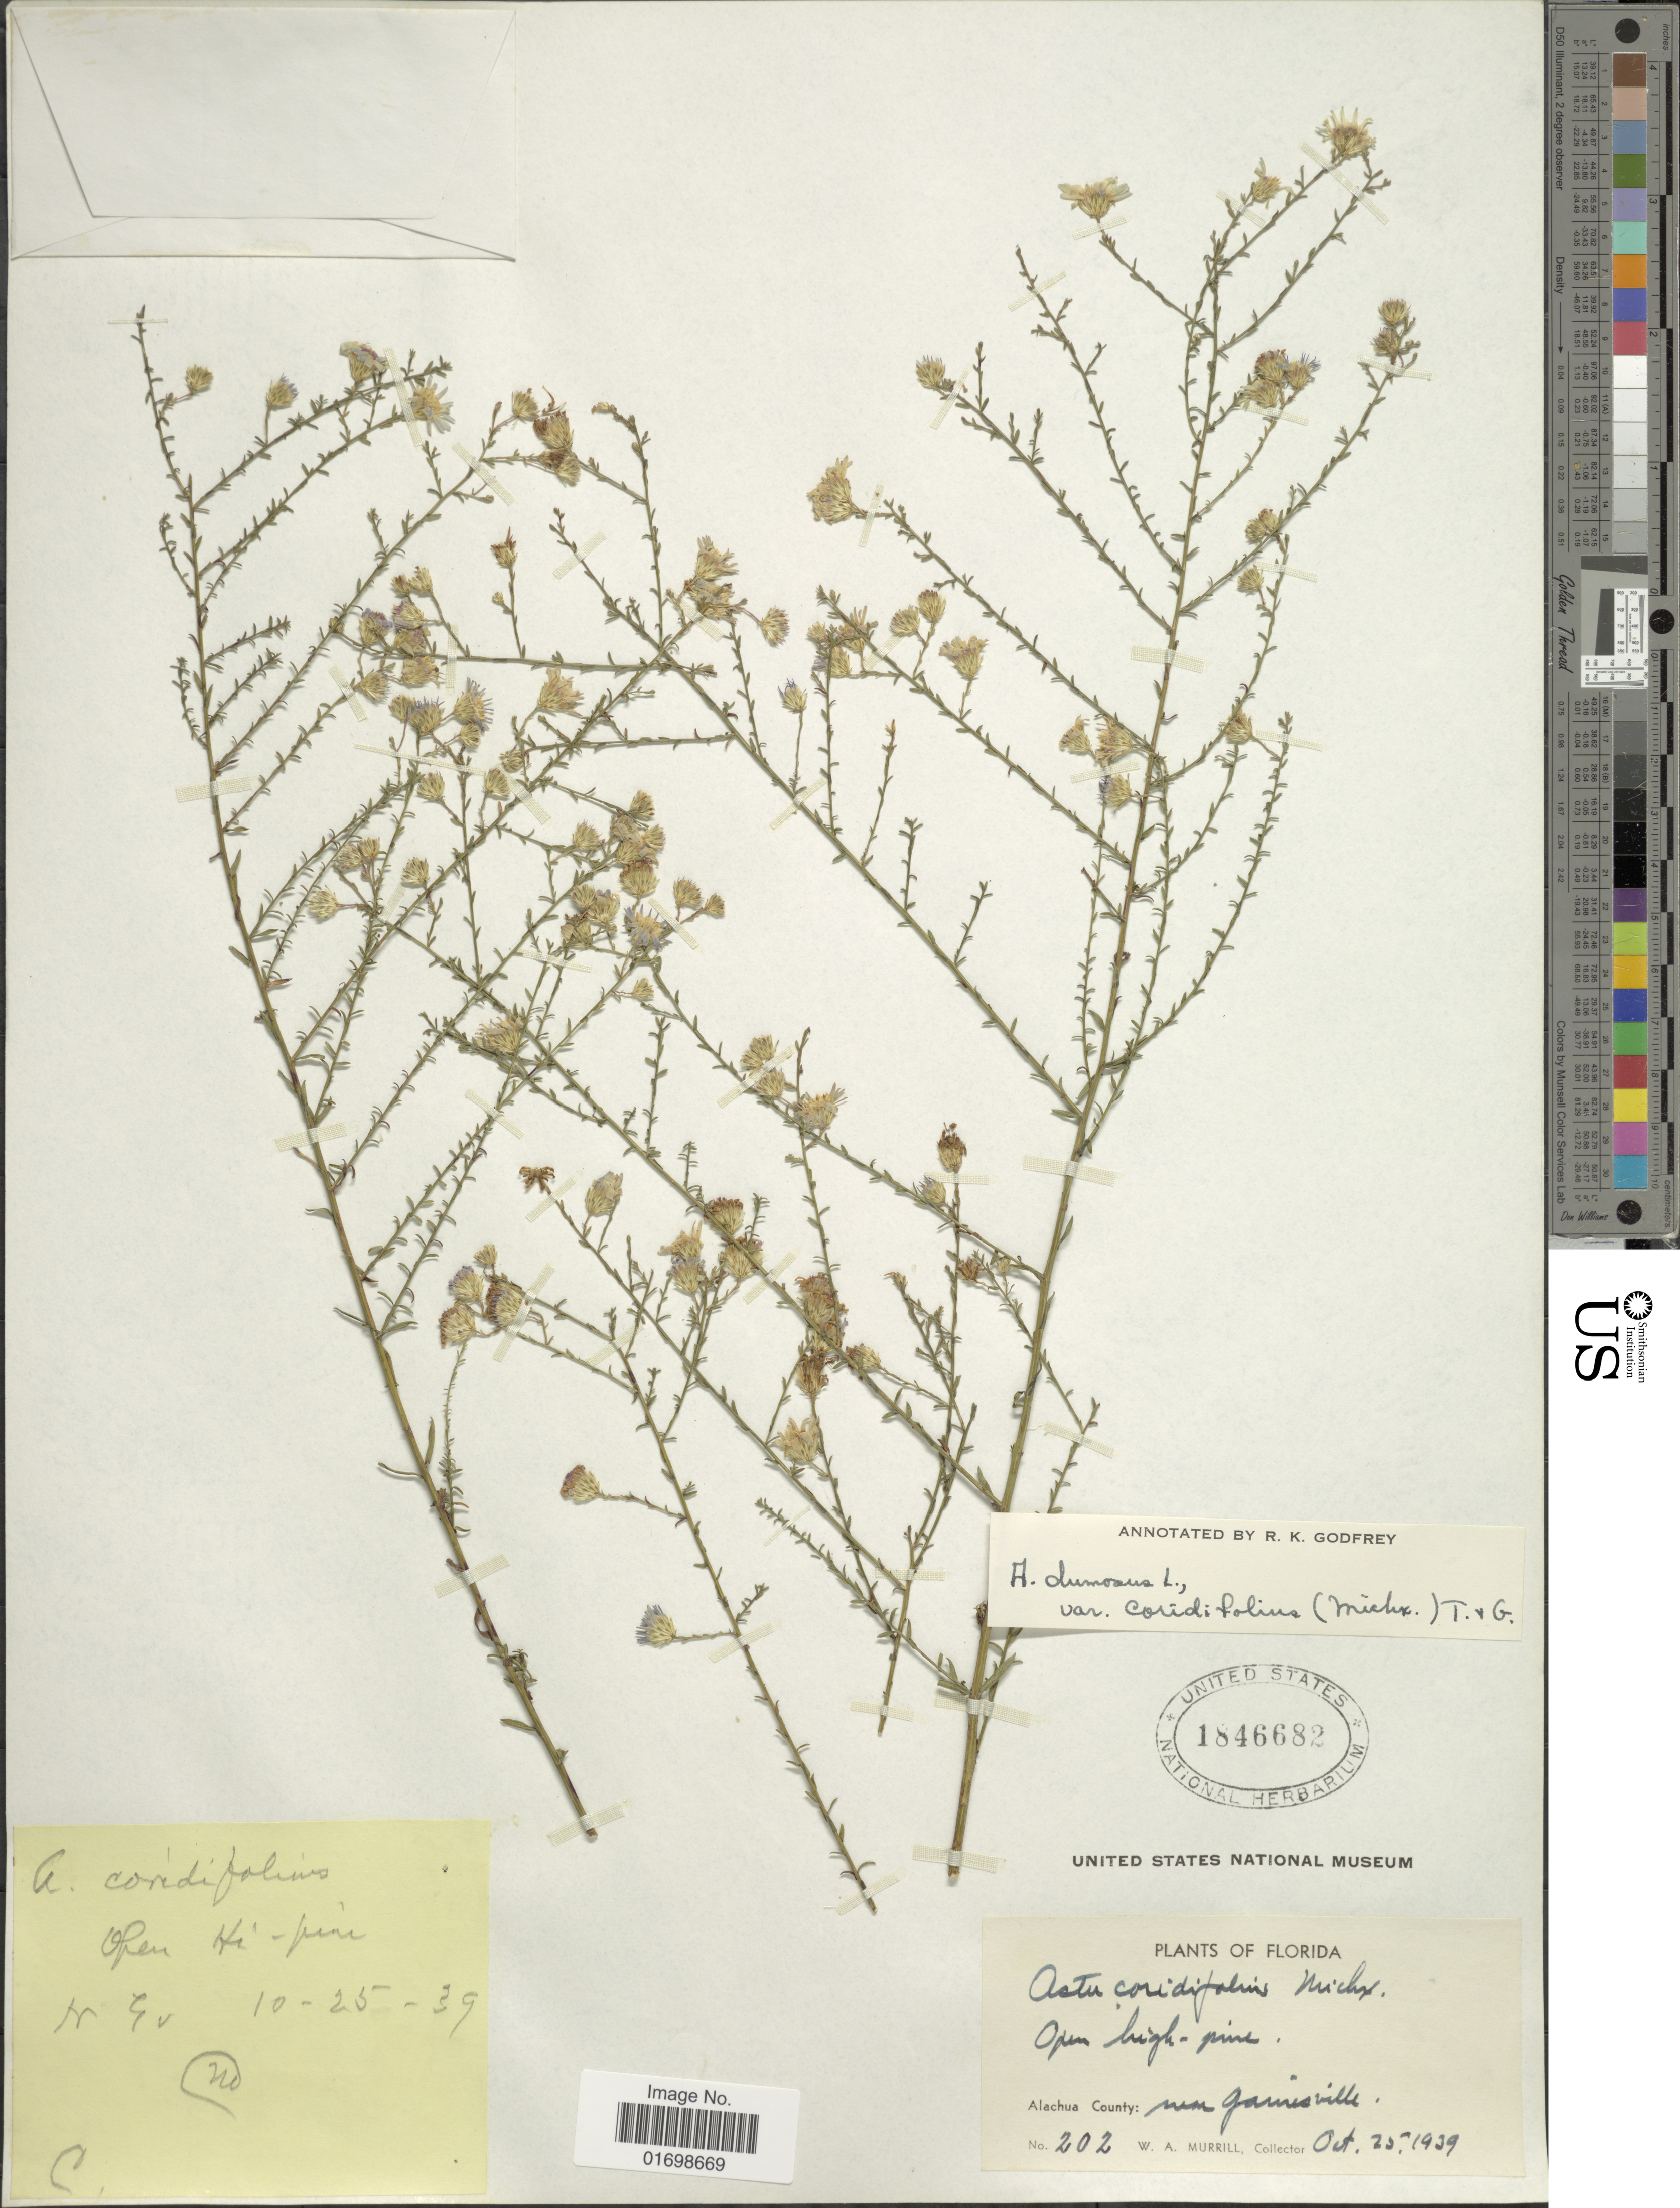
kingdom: Plantae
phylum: Tracheophyta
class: Magnoliopsida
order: Asterales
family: Asteraceae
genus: Symphyotrichum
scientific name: Symphyotrichum dumosum var. coridifolium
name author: (Michx.) Semple et al.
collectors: W. A. Murrill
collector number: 202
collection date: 1939-10-25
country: United States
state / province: Florida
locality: Alachua County: near Gainesville.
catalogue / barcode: US 1846682